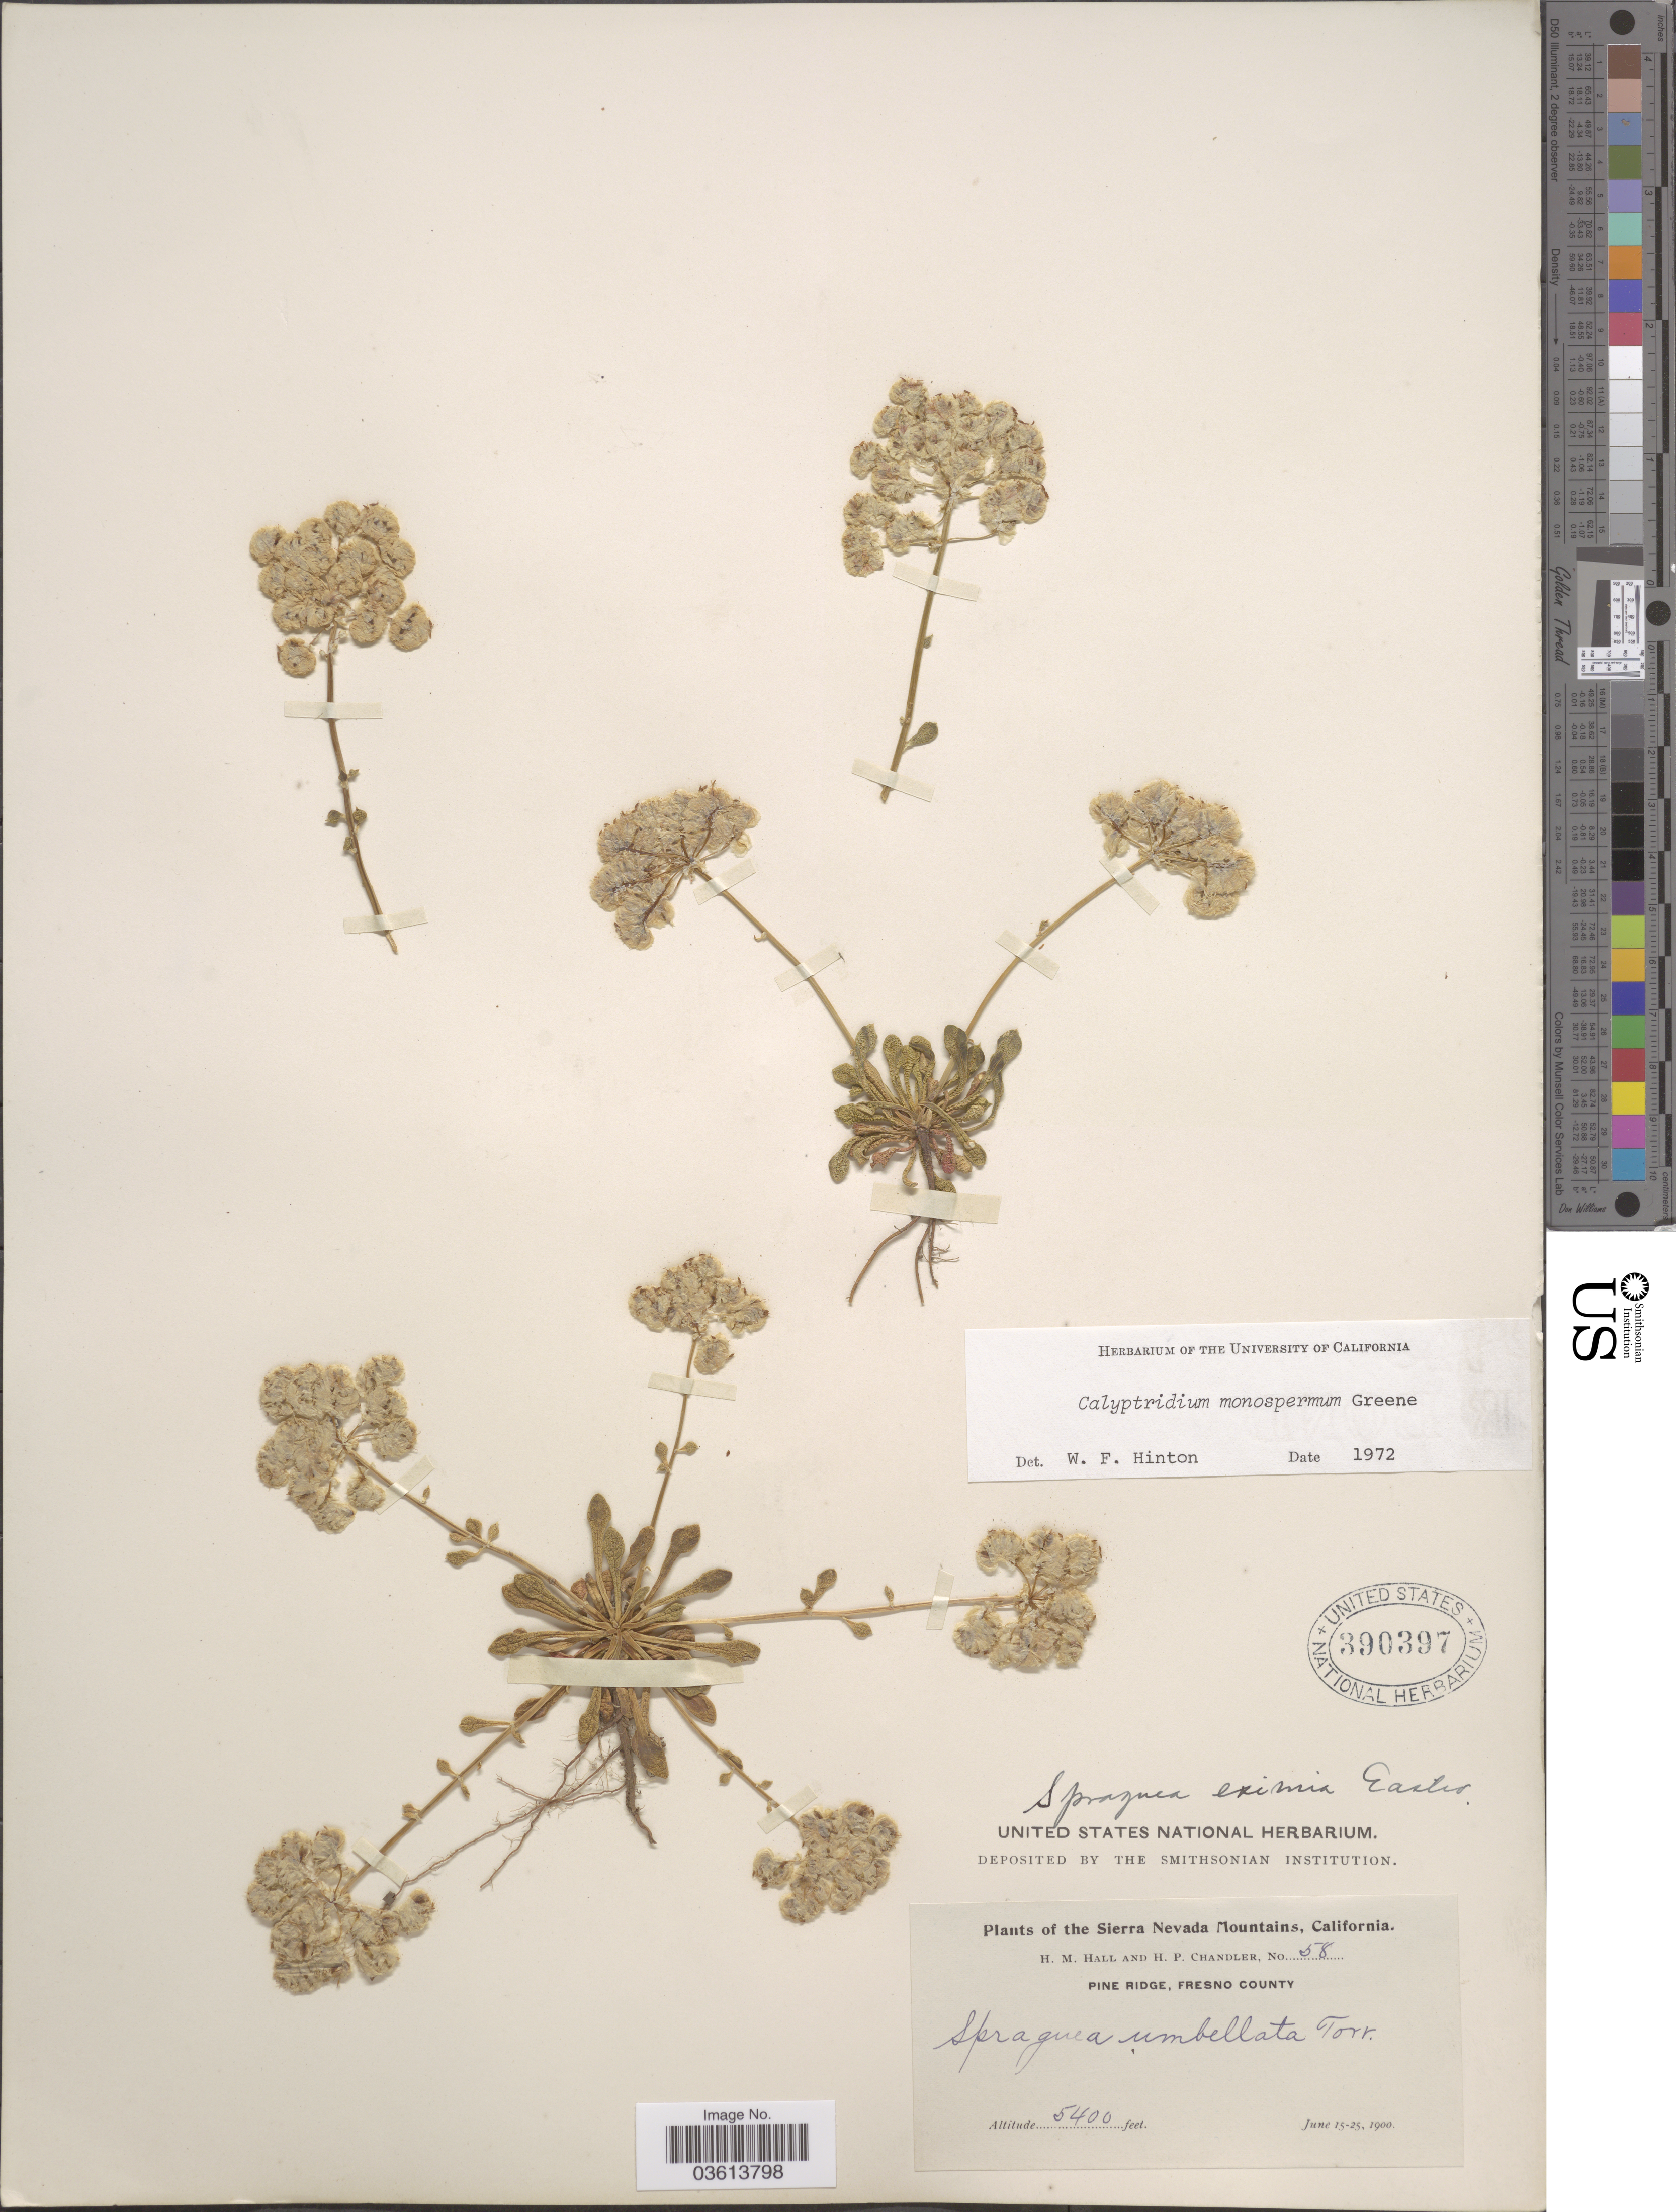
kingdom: Plantae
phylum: Tracheophyta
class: Magnoliopsida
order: Caryophyllales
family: Montiaceae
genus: Calyptridium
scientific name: Calyptridium monospermum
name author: Greene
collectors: H. M. Hall & H. Chandler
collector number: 58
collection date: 1900-06-15/1900-06-25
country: United States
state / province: California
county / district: Fresno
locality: Sierra Nevada Mountains. Pine Ridge, Fresno County.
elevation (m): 1646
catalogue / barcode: US 390397